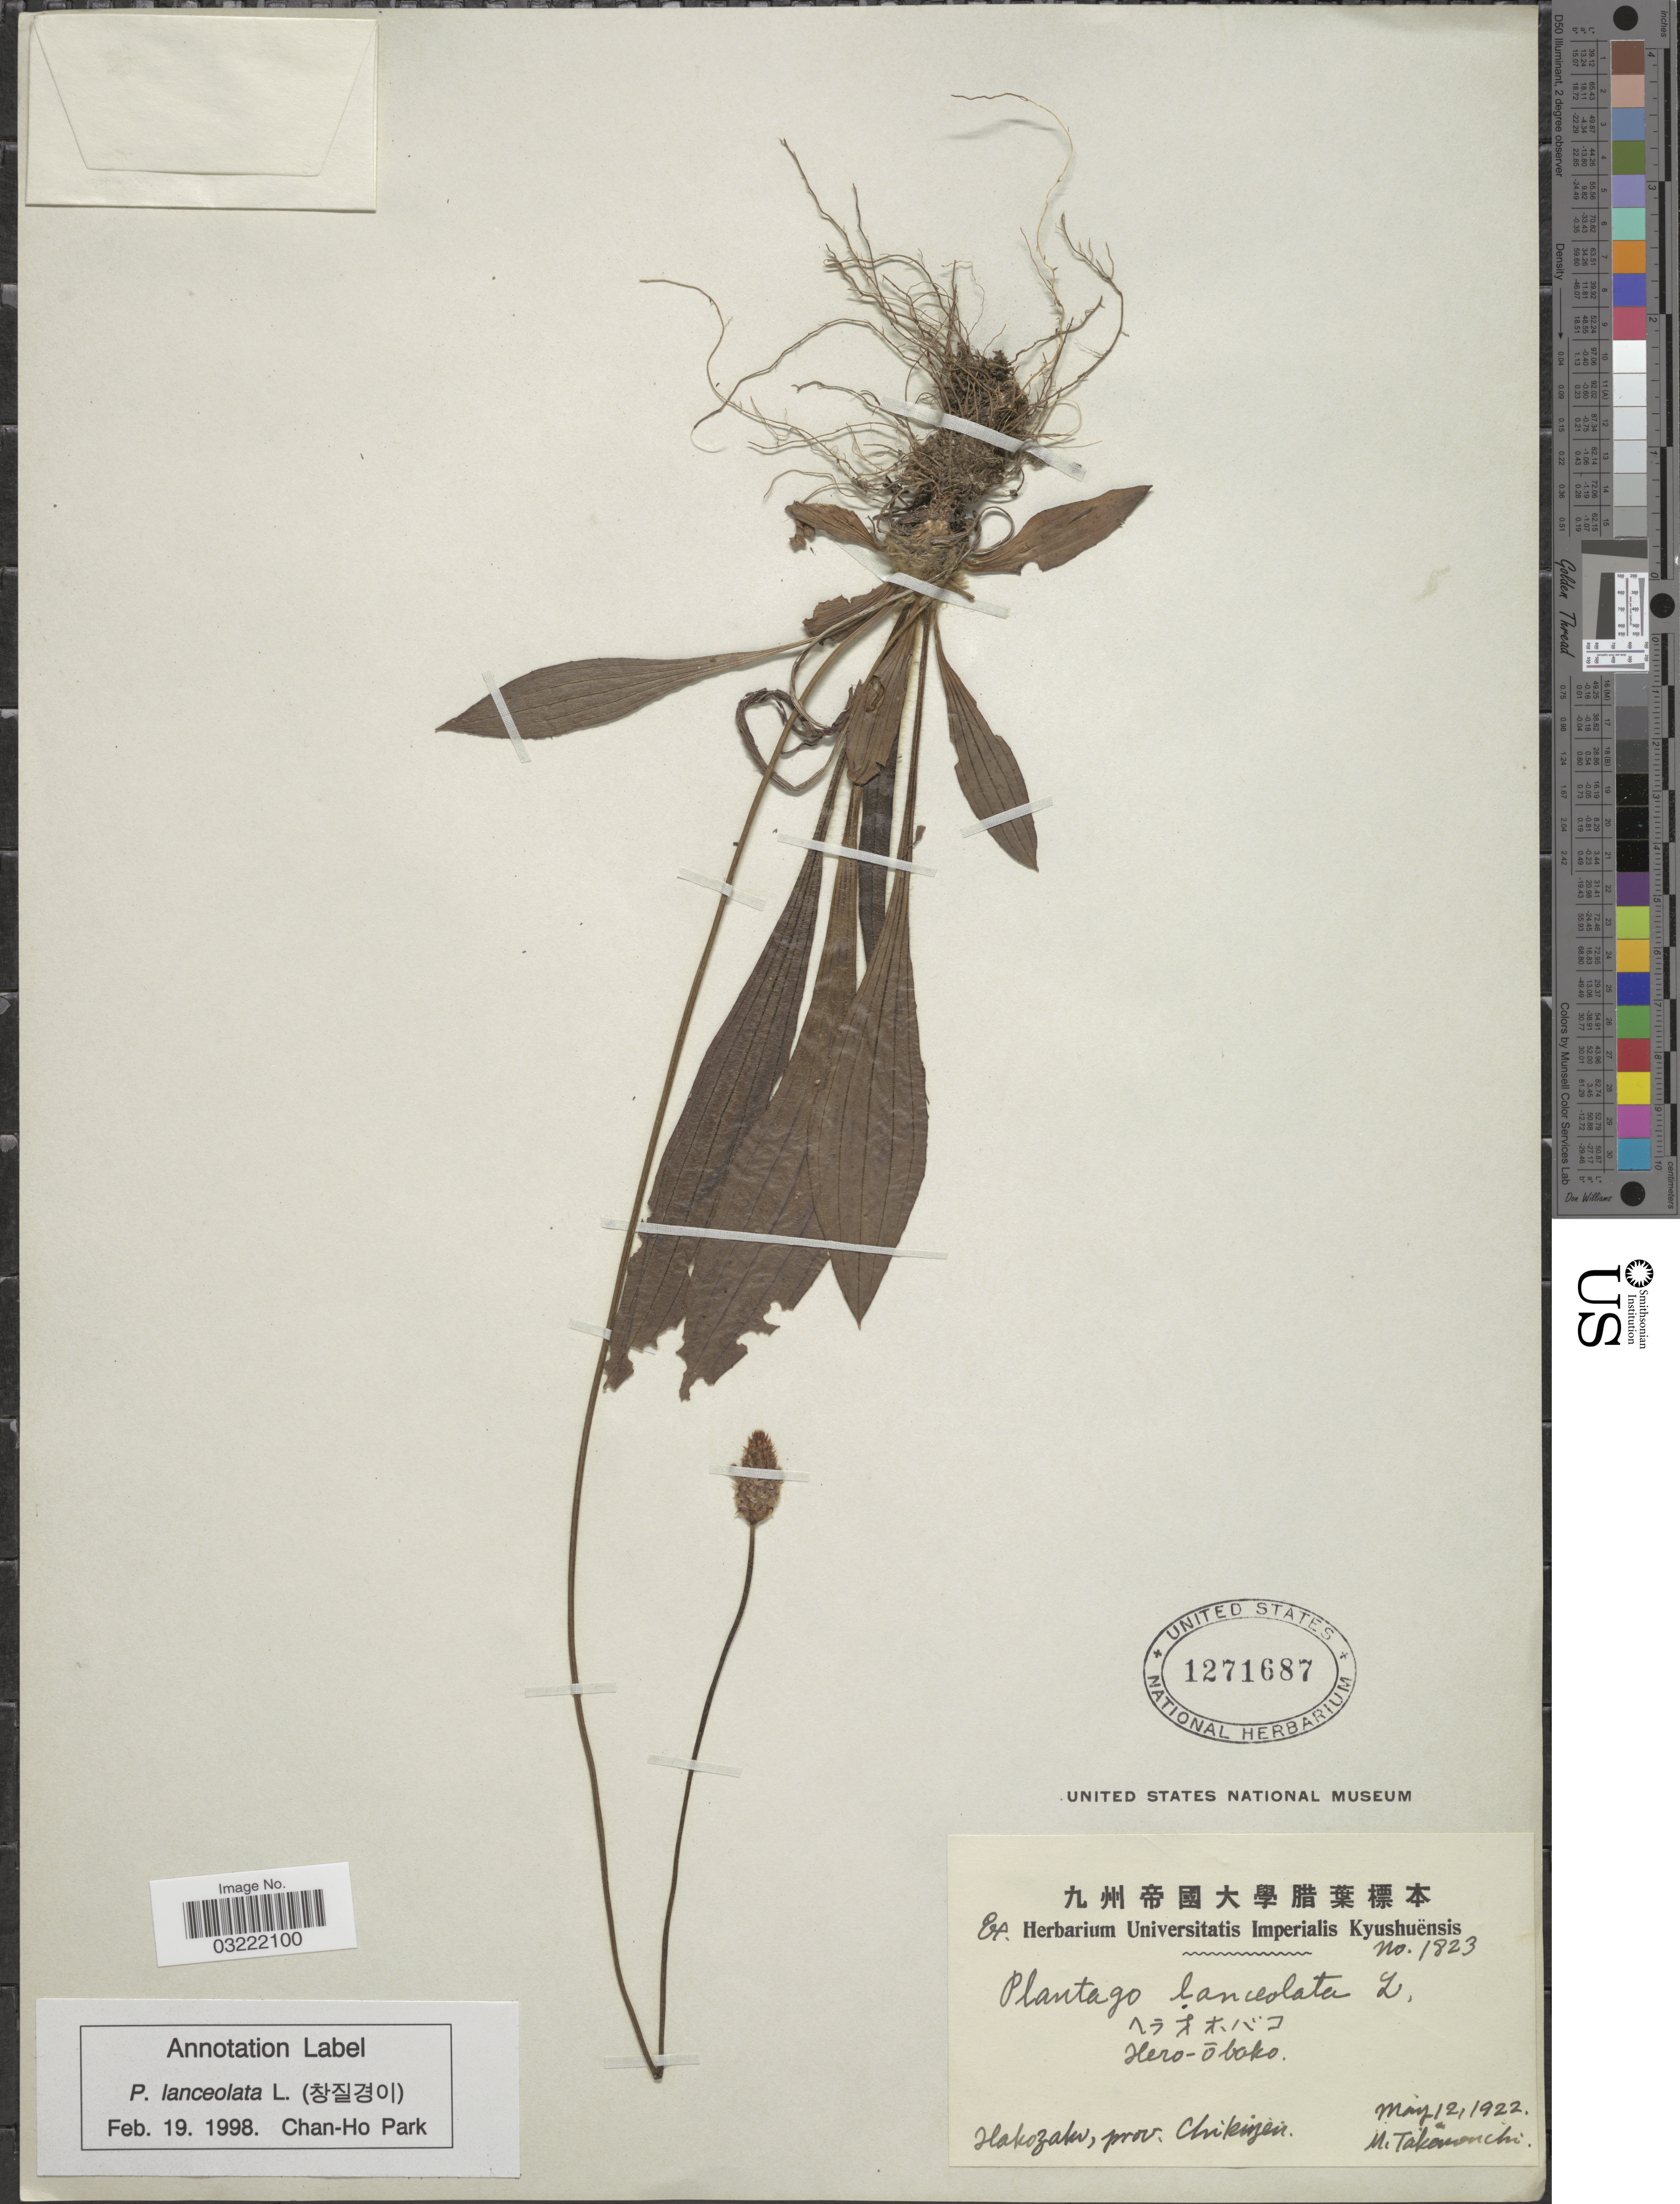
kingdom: Plantae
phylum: Tracheophyta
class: Magnoliopsida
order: Lamiales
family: Plantaginaceae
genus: Plantago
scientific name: Plantago lanceolata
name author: L.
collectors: M. Takenonchi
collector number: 1823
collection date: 1922-05-12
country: Japan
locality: Hakozaku, prov. Chikuzen.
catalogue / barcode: US 1271687